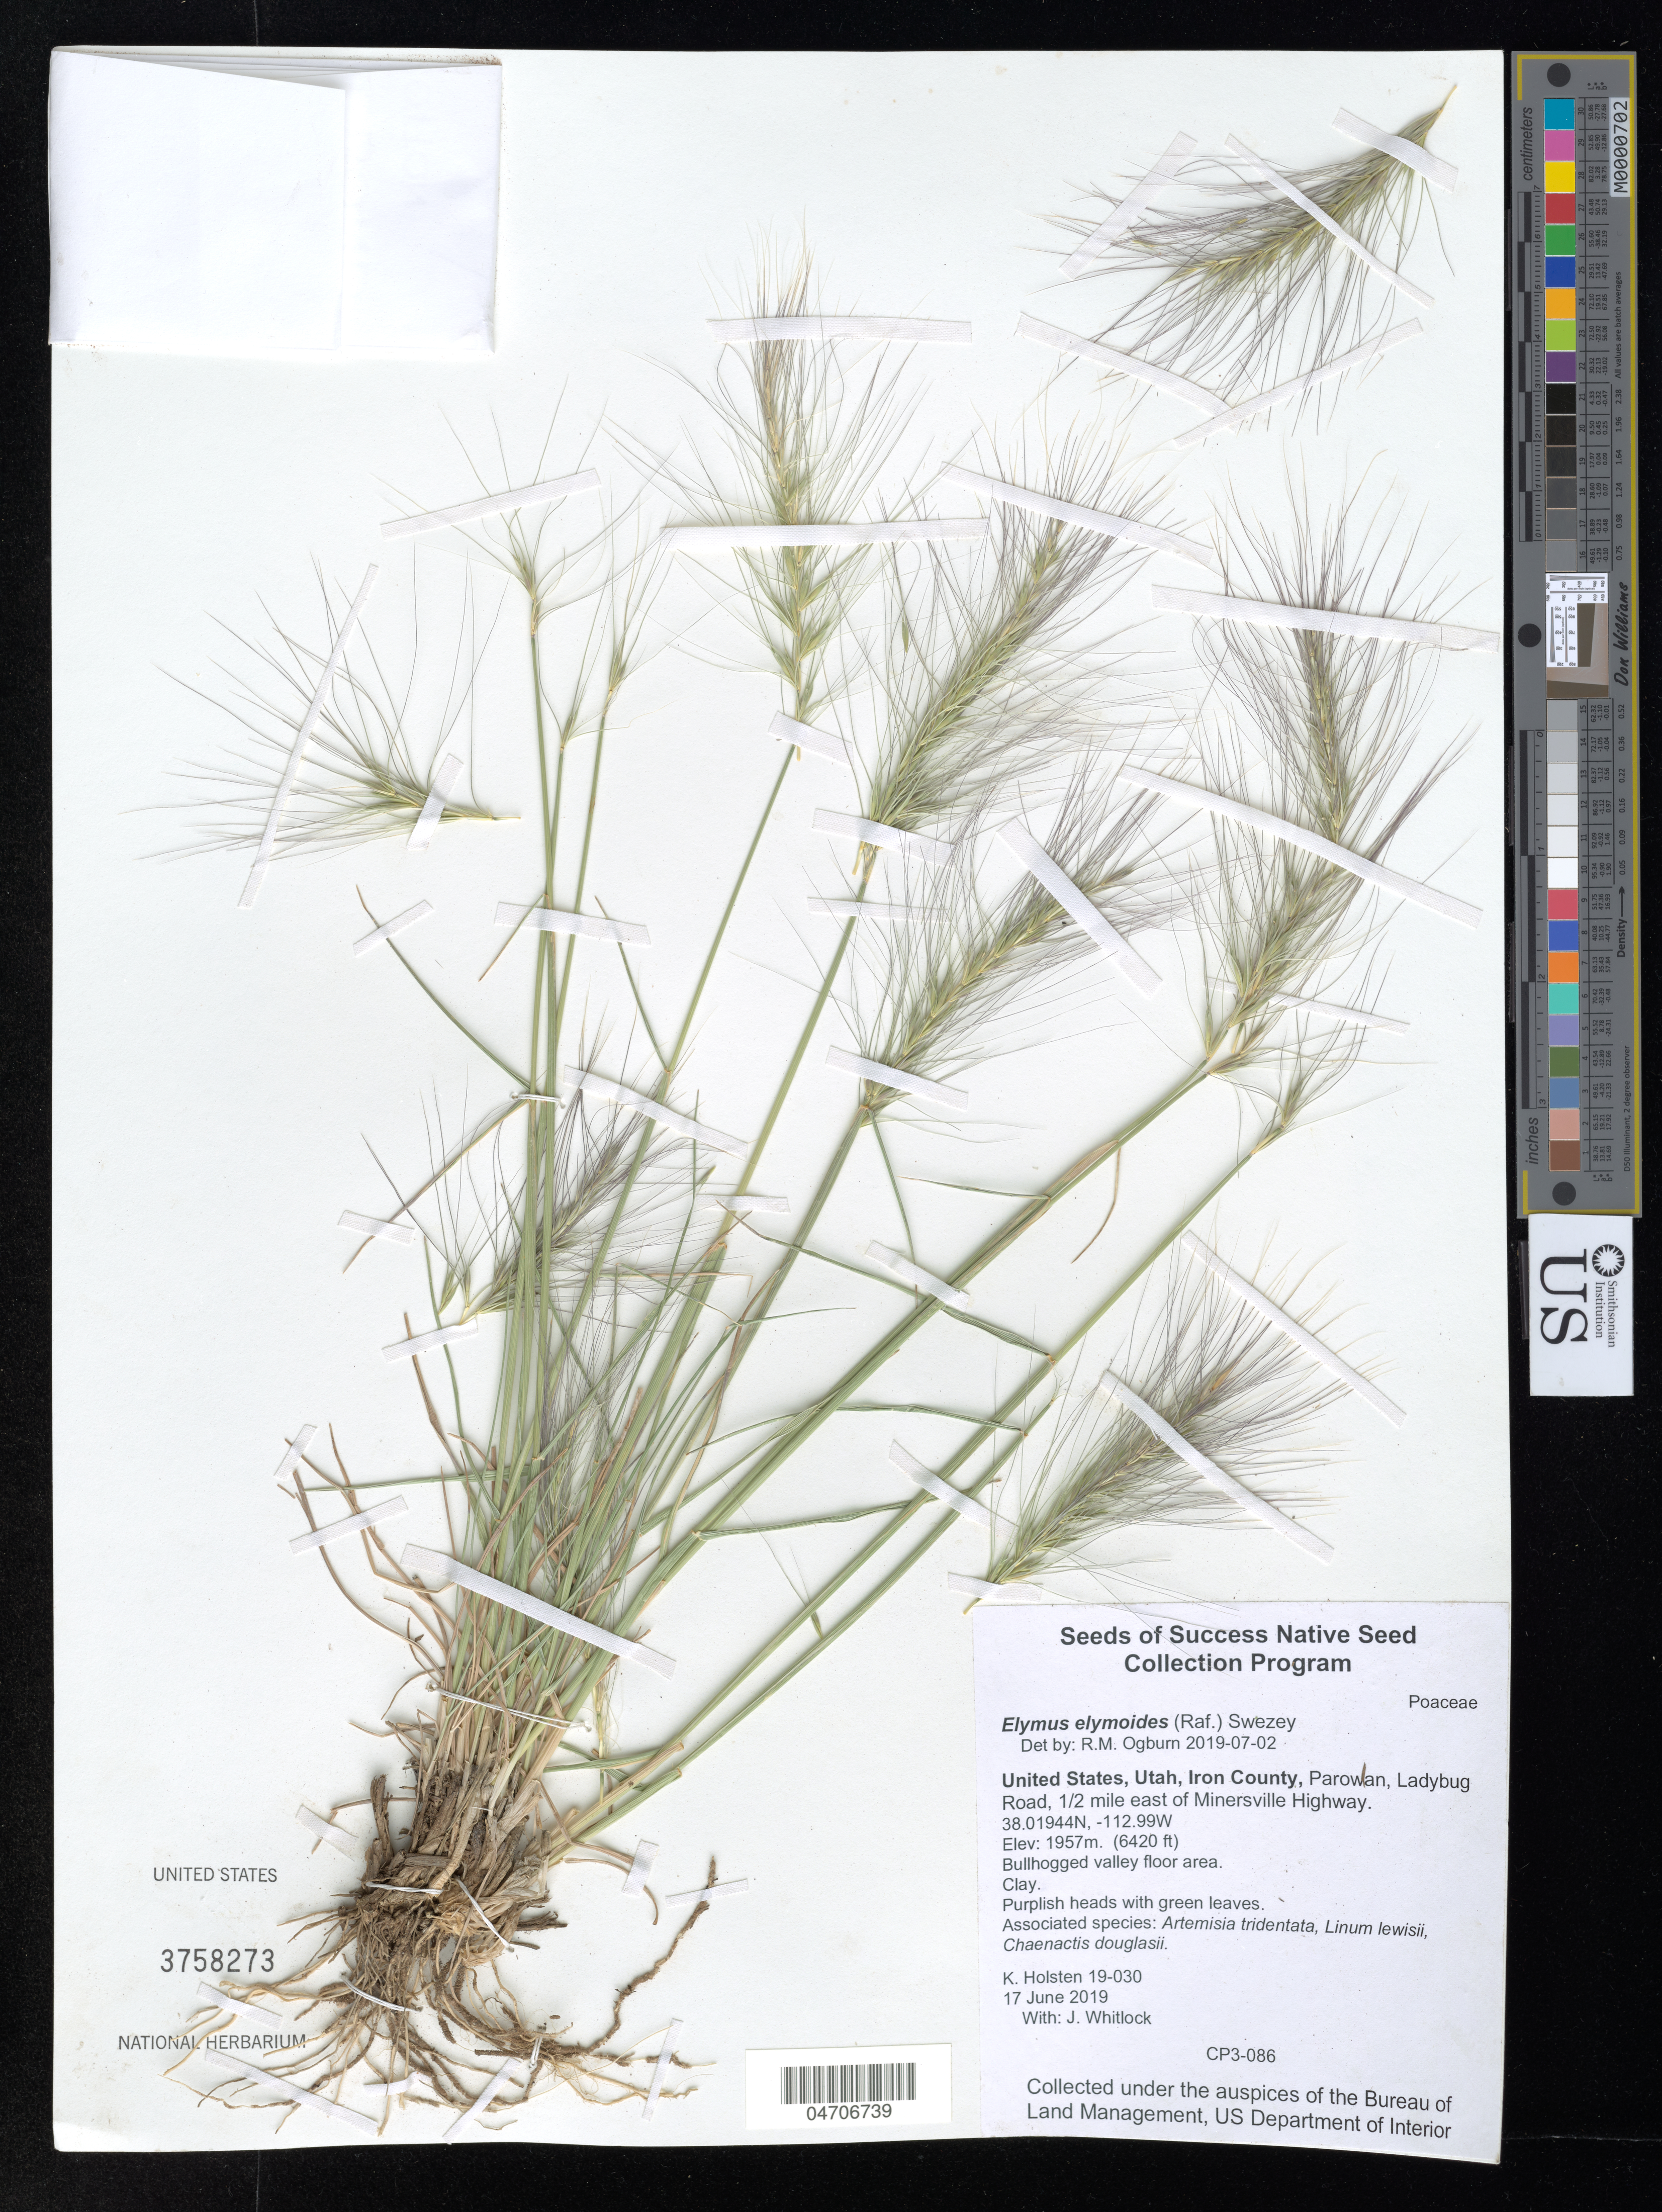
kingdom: Plantae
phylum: Tracheophyta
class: Liliopsida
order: Poales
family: Poaceae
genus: Elymus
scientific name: Elymus elymoides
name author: (Raf.) Swezey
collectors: B. Ponman & A. Quintanar Castillo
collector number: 19-030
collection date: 2019-06-17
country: United States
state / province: Utah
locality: Iron County, Parowan, Ladybug Road, ½ mile east of Minersville Highway.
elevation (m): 1957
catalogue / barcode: US 3758273